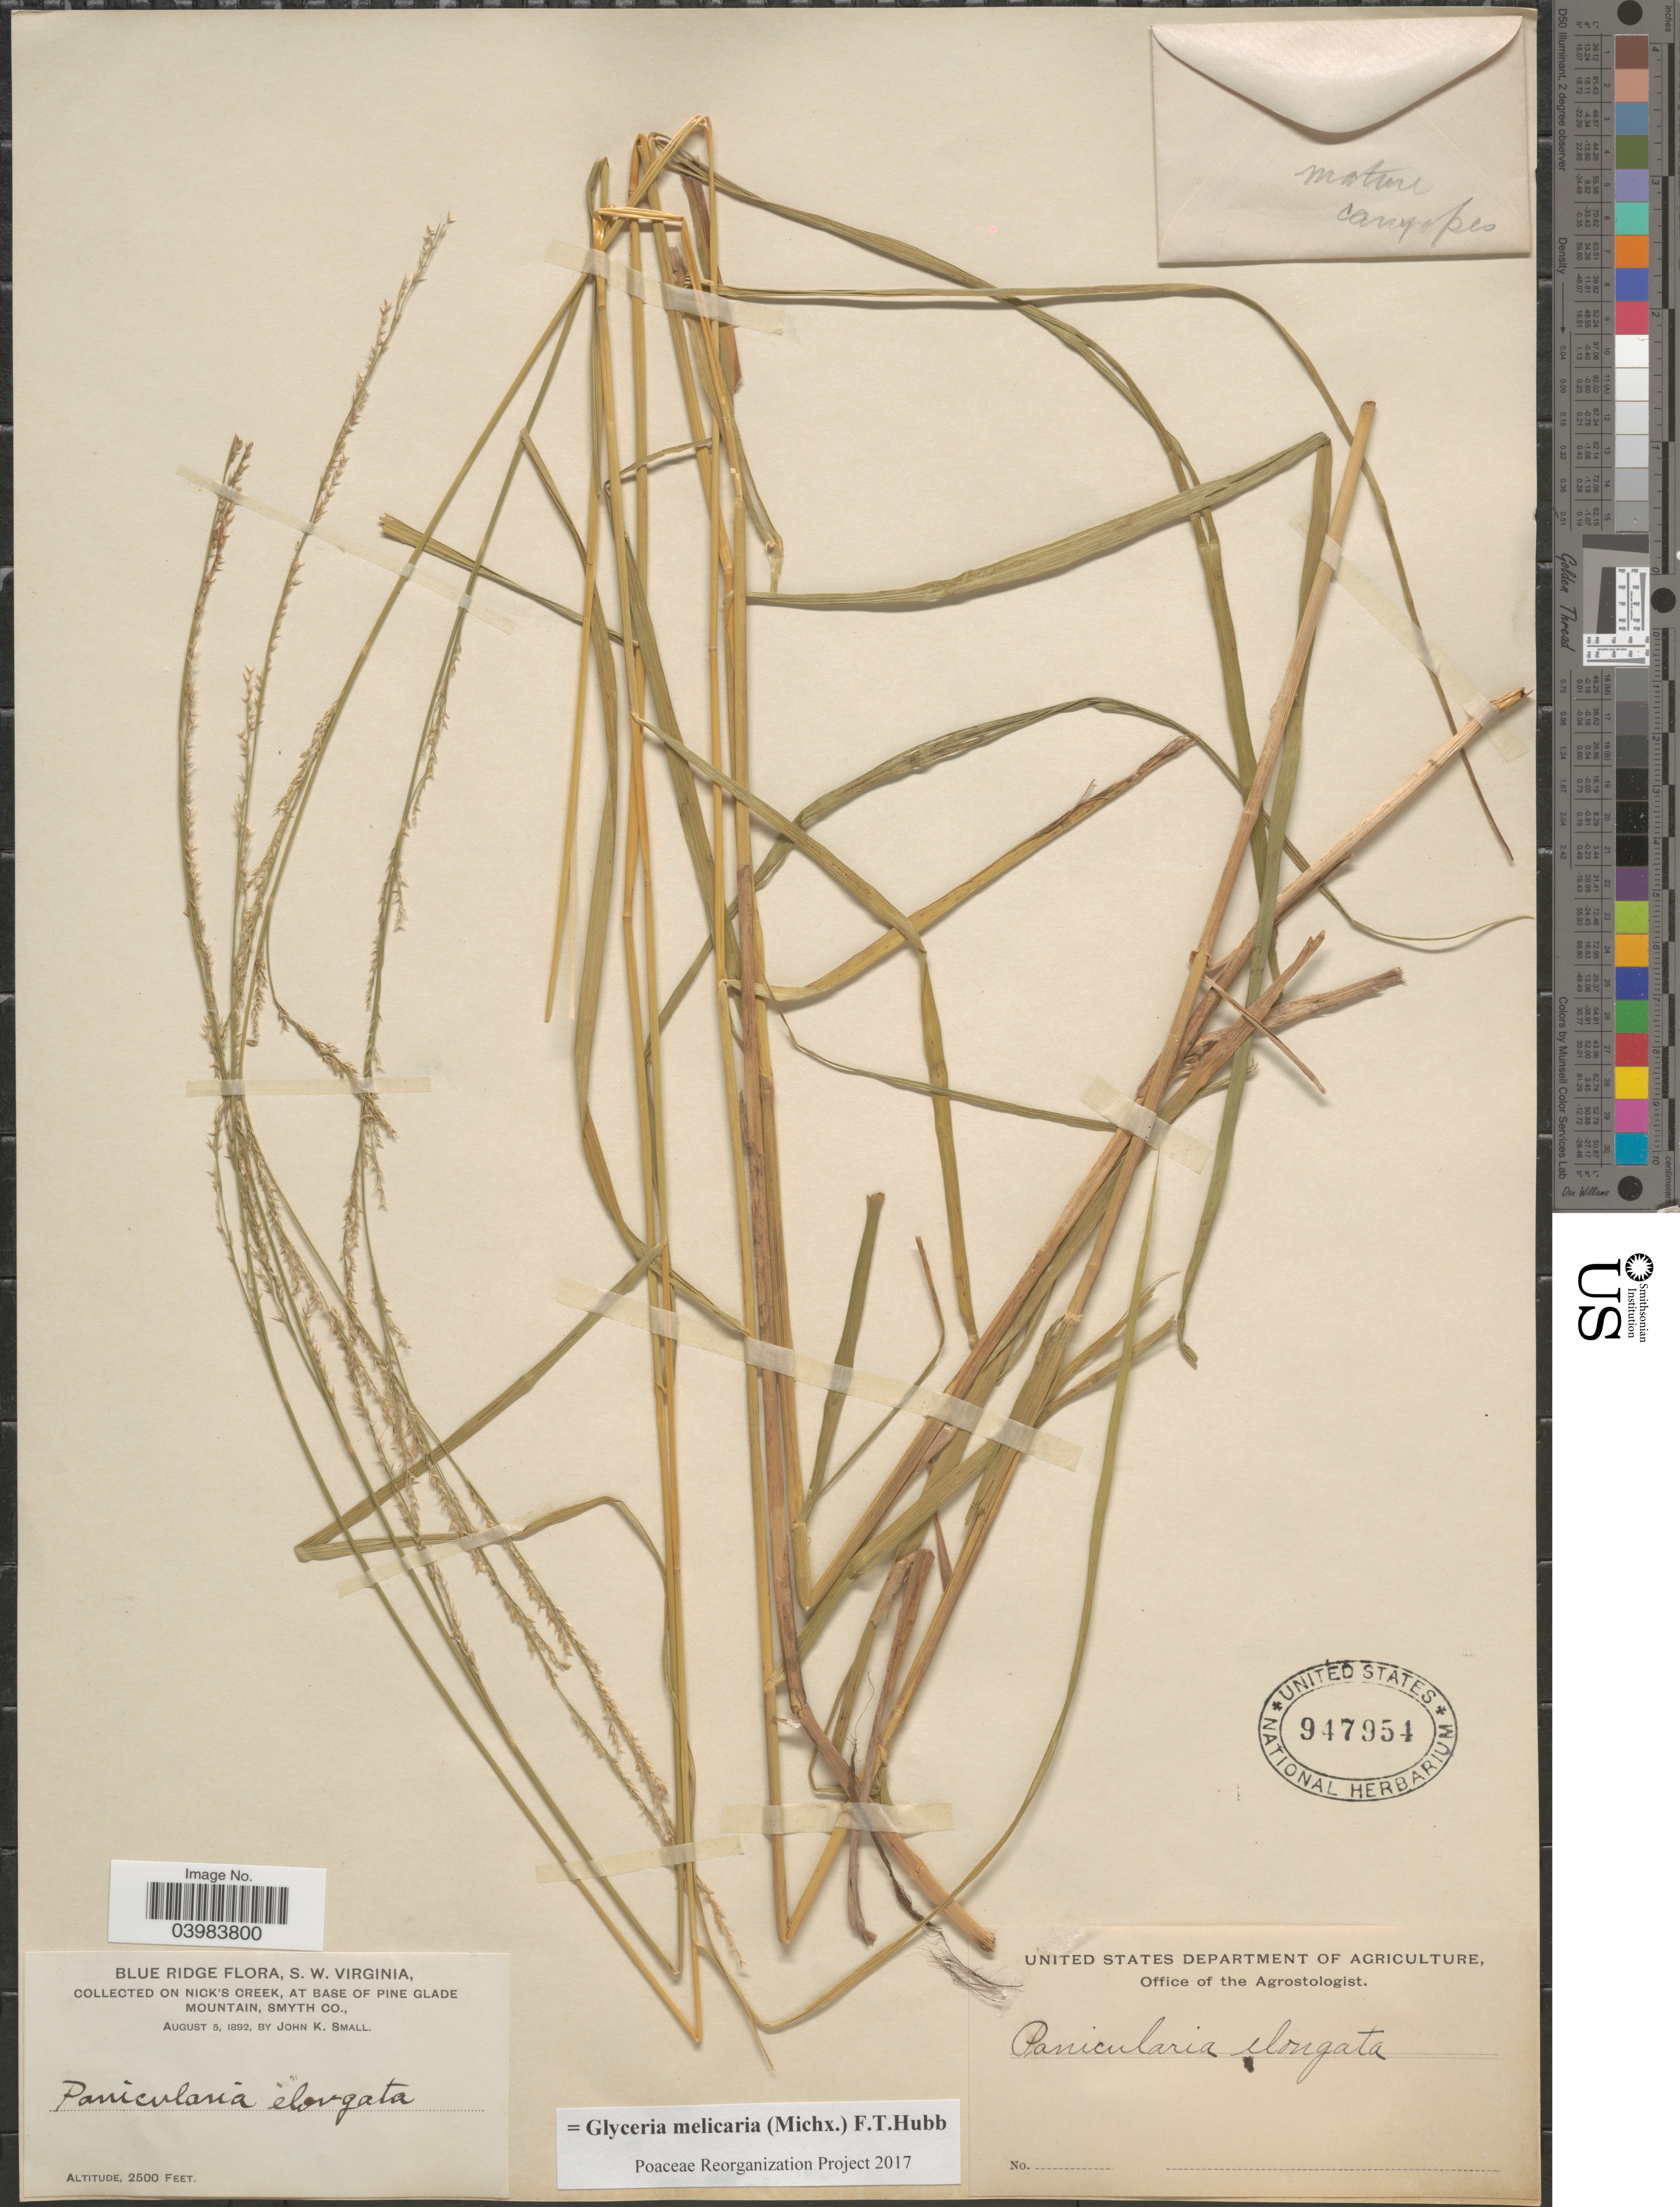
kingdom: Plantae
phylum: Tracheophyta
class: Liliopsida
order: Poales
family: Poaceae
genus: Glyceria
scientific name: Glyceria melicaria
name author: (Michx.) F.T. Hubb.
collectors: J. K. Small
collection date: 1892-08-05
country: United States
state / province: Virginia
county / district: Smyth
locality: Blue Ridge, S. W. Virginia. On Nick's Creek, at base of Pine Glade Mountain, Smyth Co.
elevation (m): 762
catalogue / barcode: US 947954